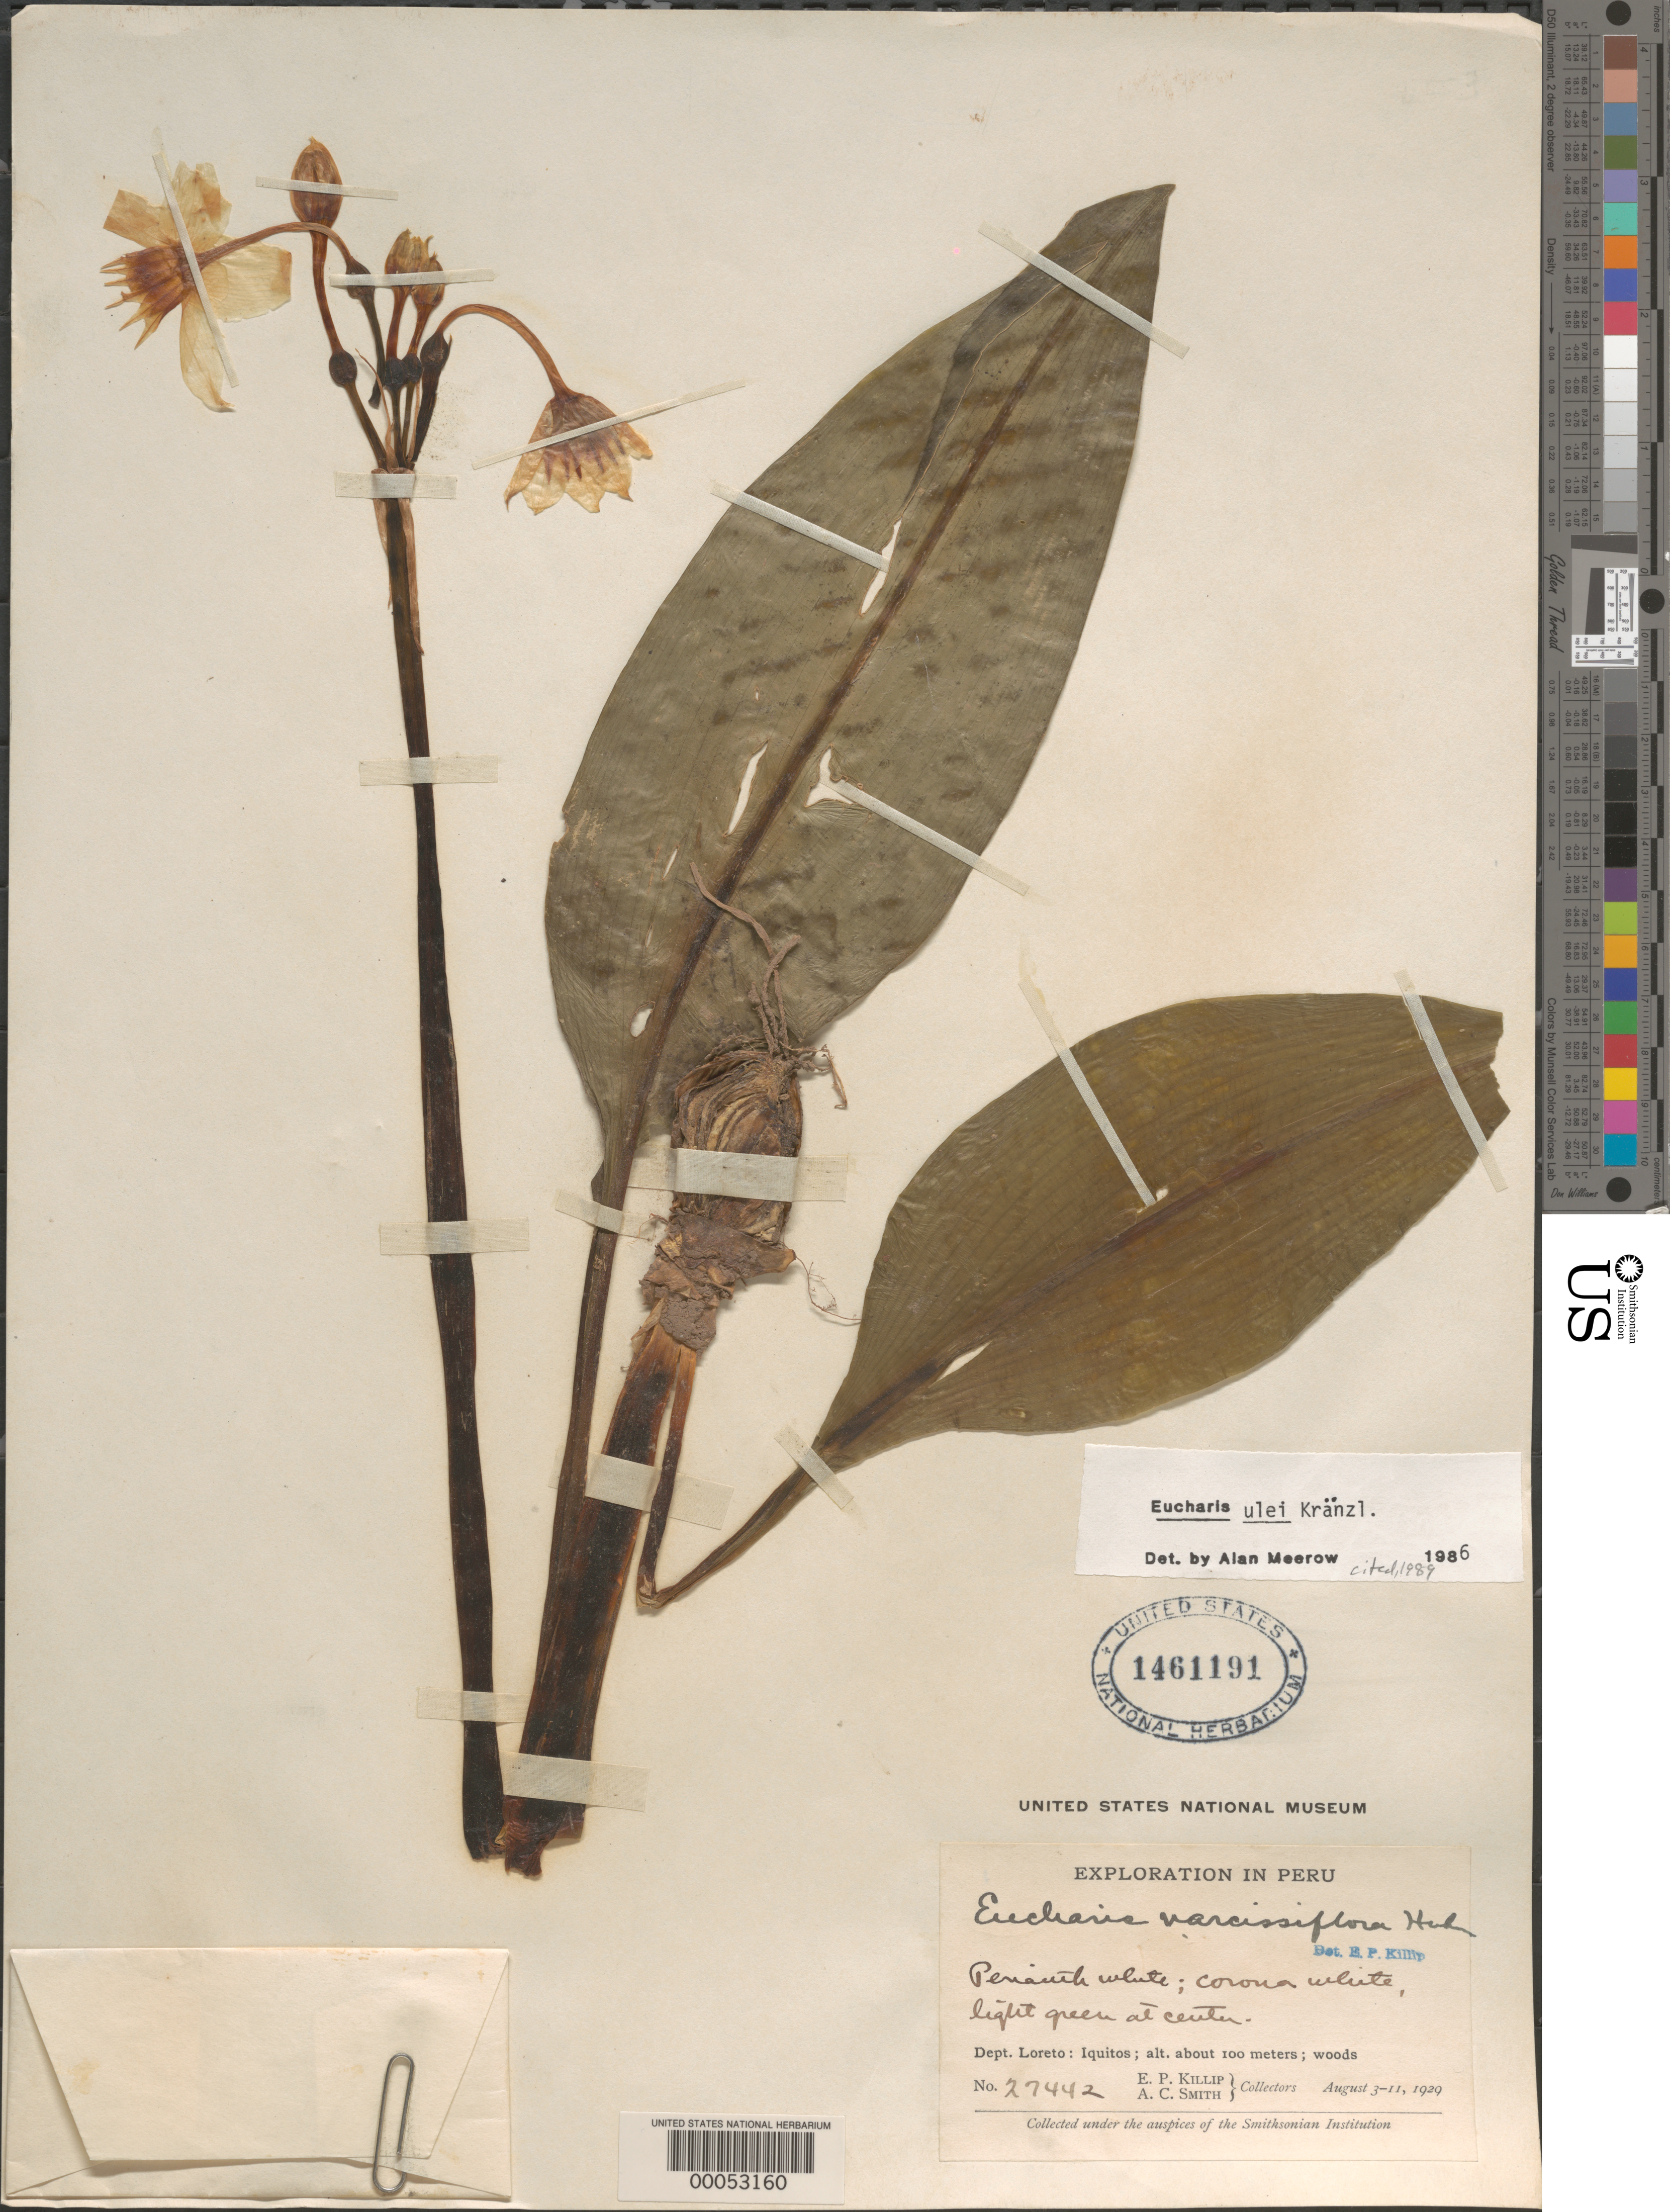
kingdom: Plantae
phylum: Tracheophyta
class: Liliopsida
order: Asparagales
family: Amaryllidaceae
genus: Eucharis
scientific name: Eucharis ulei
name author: Kranzl.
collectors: E. P. Killip & A. C. Smith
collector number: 27442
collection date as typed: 03 Aug 1929 to 11 Aug 1929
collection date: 1929-08-03/1929-08-11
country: Peru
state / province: Loreto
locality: Iquitos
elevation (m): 100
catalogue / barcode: US 1461191